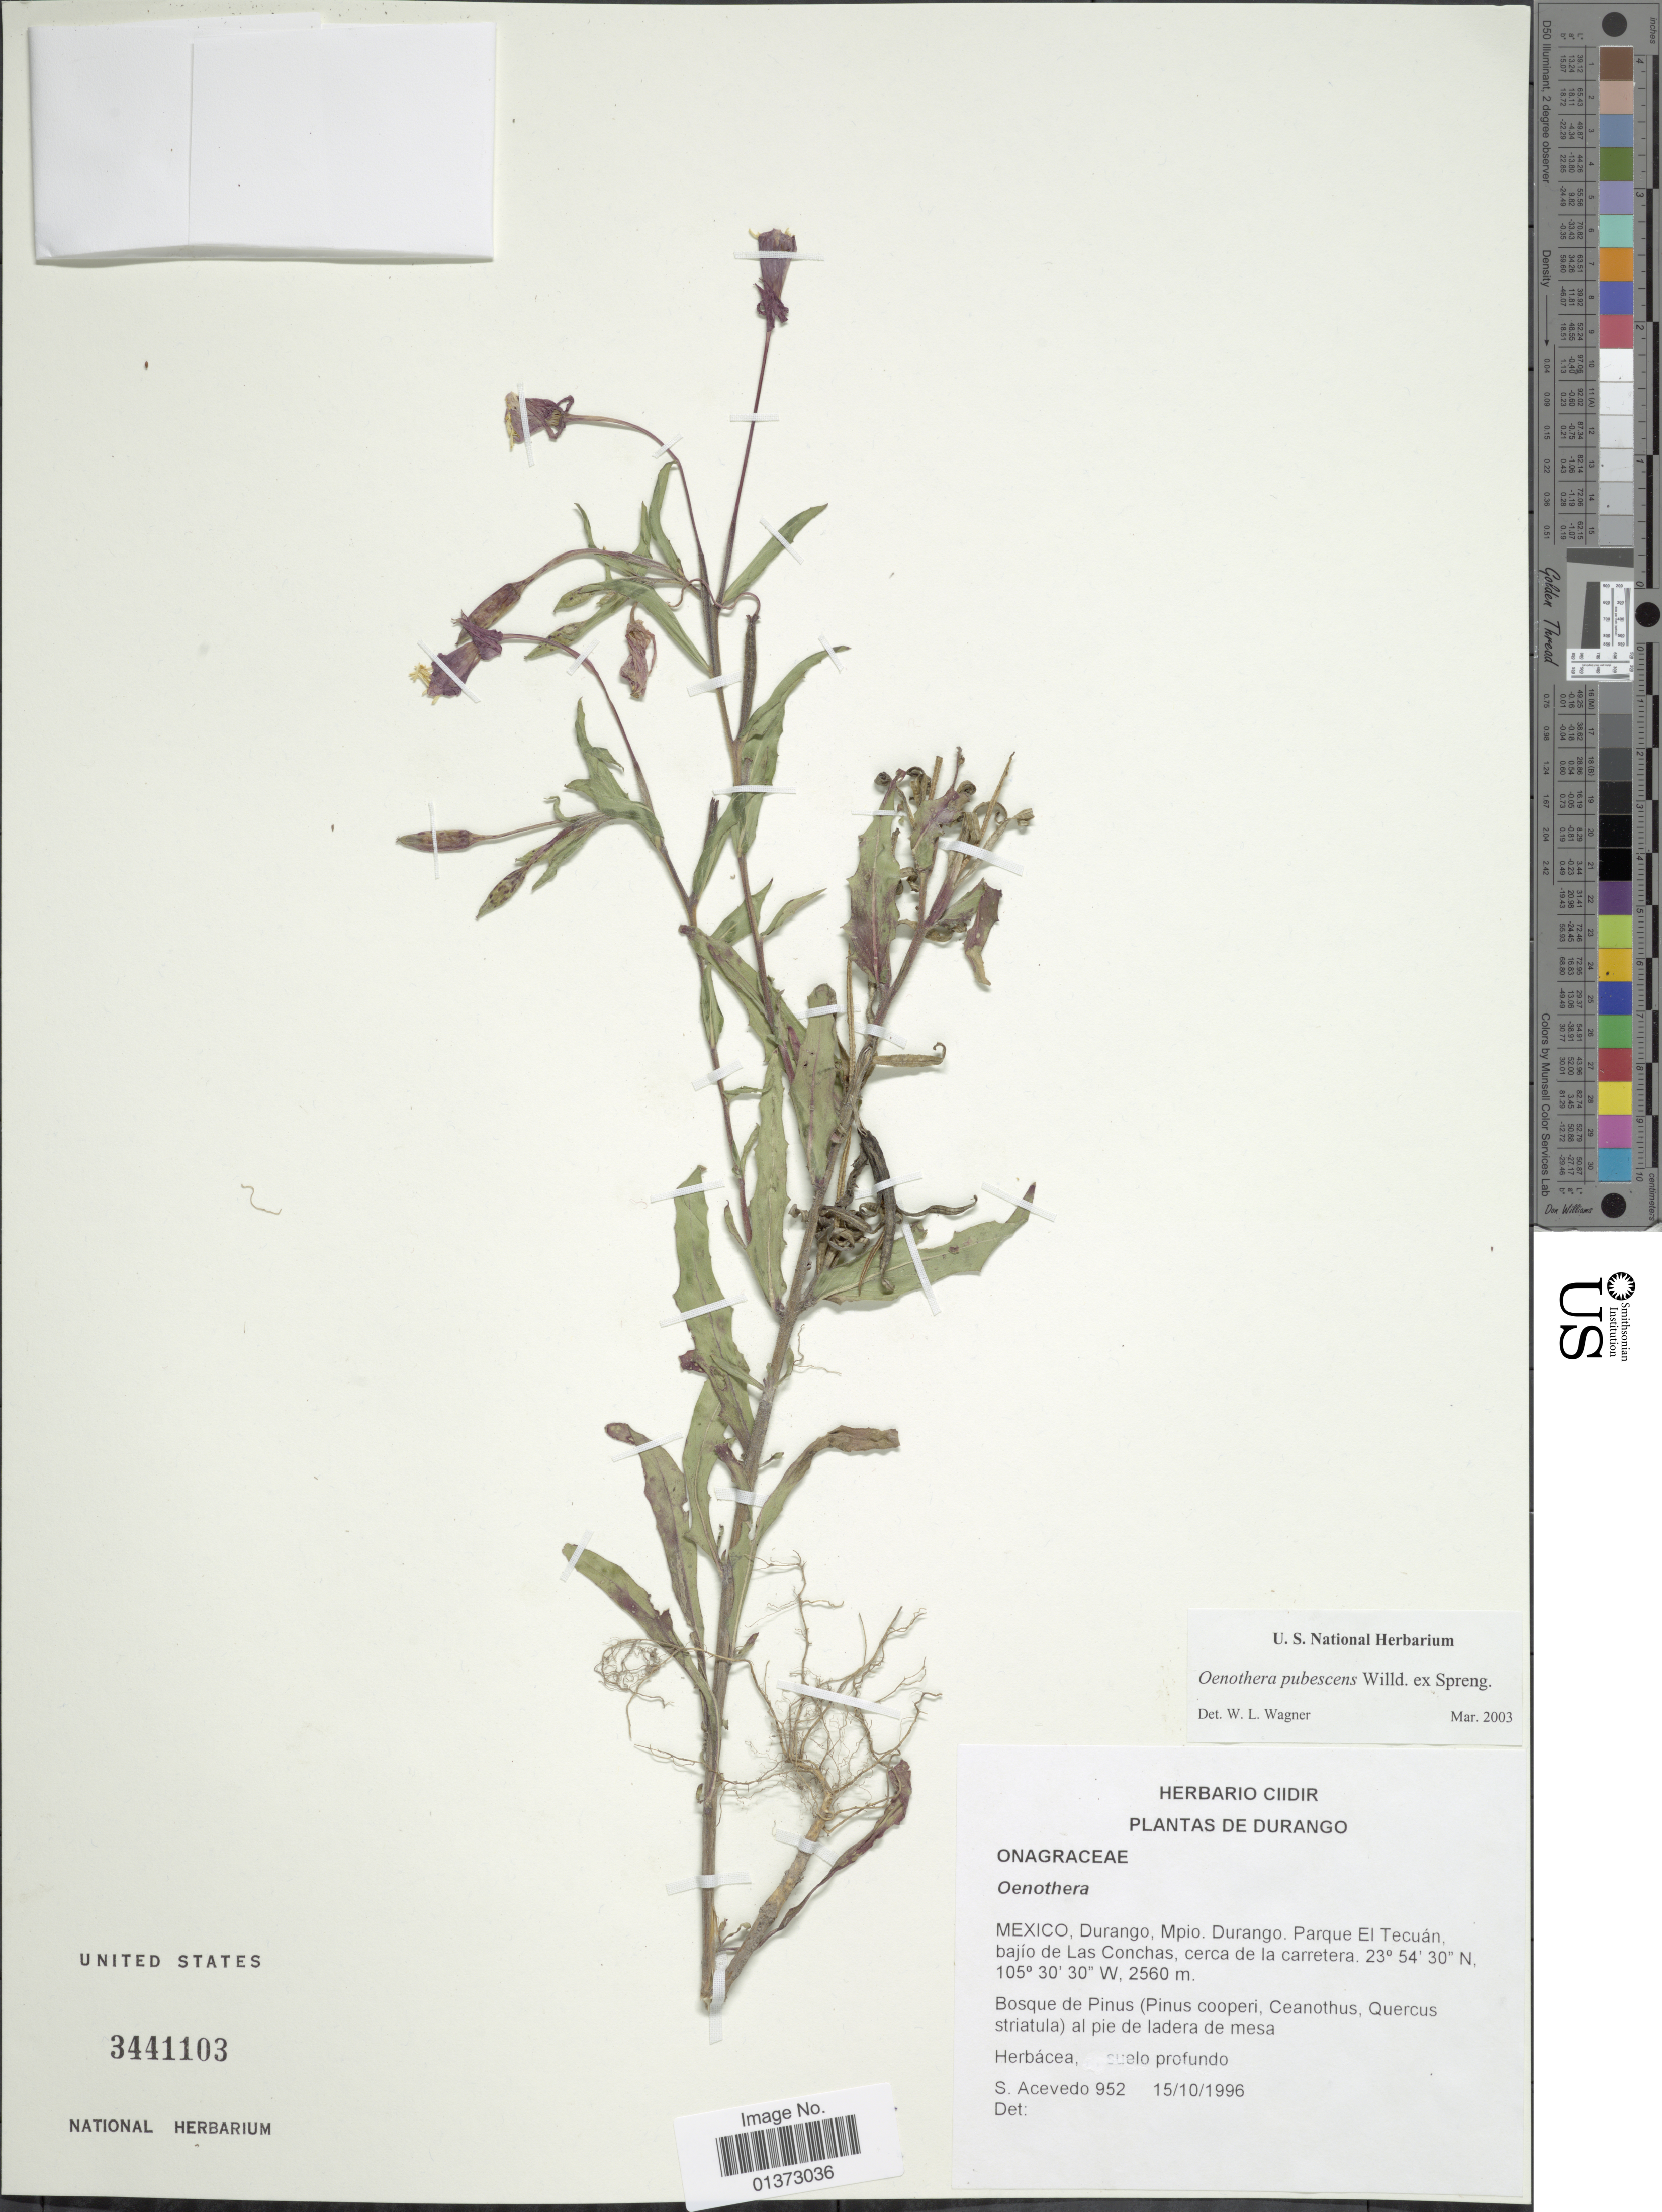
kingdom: Plantae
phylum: Tracheophyta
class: Magnoliopsida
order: Myrtales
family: Onagraceae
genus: Oenothera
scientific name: Oenothera pubescens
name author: Willd. ex Spreng.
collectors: S. Acevedo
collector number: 952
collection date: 1996-10-15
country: Mexico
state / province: Durango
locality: Parque El Tecuán, bajio de Las Conchas, cerca de la carretera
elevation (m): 2560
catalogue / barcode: US 3441103